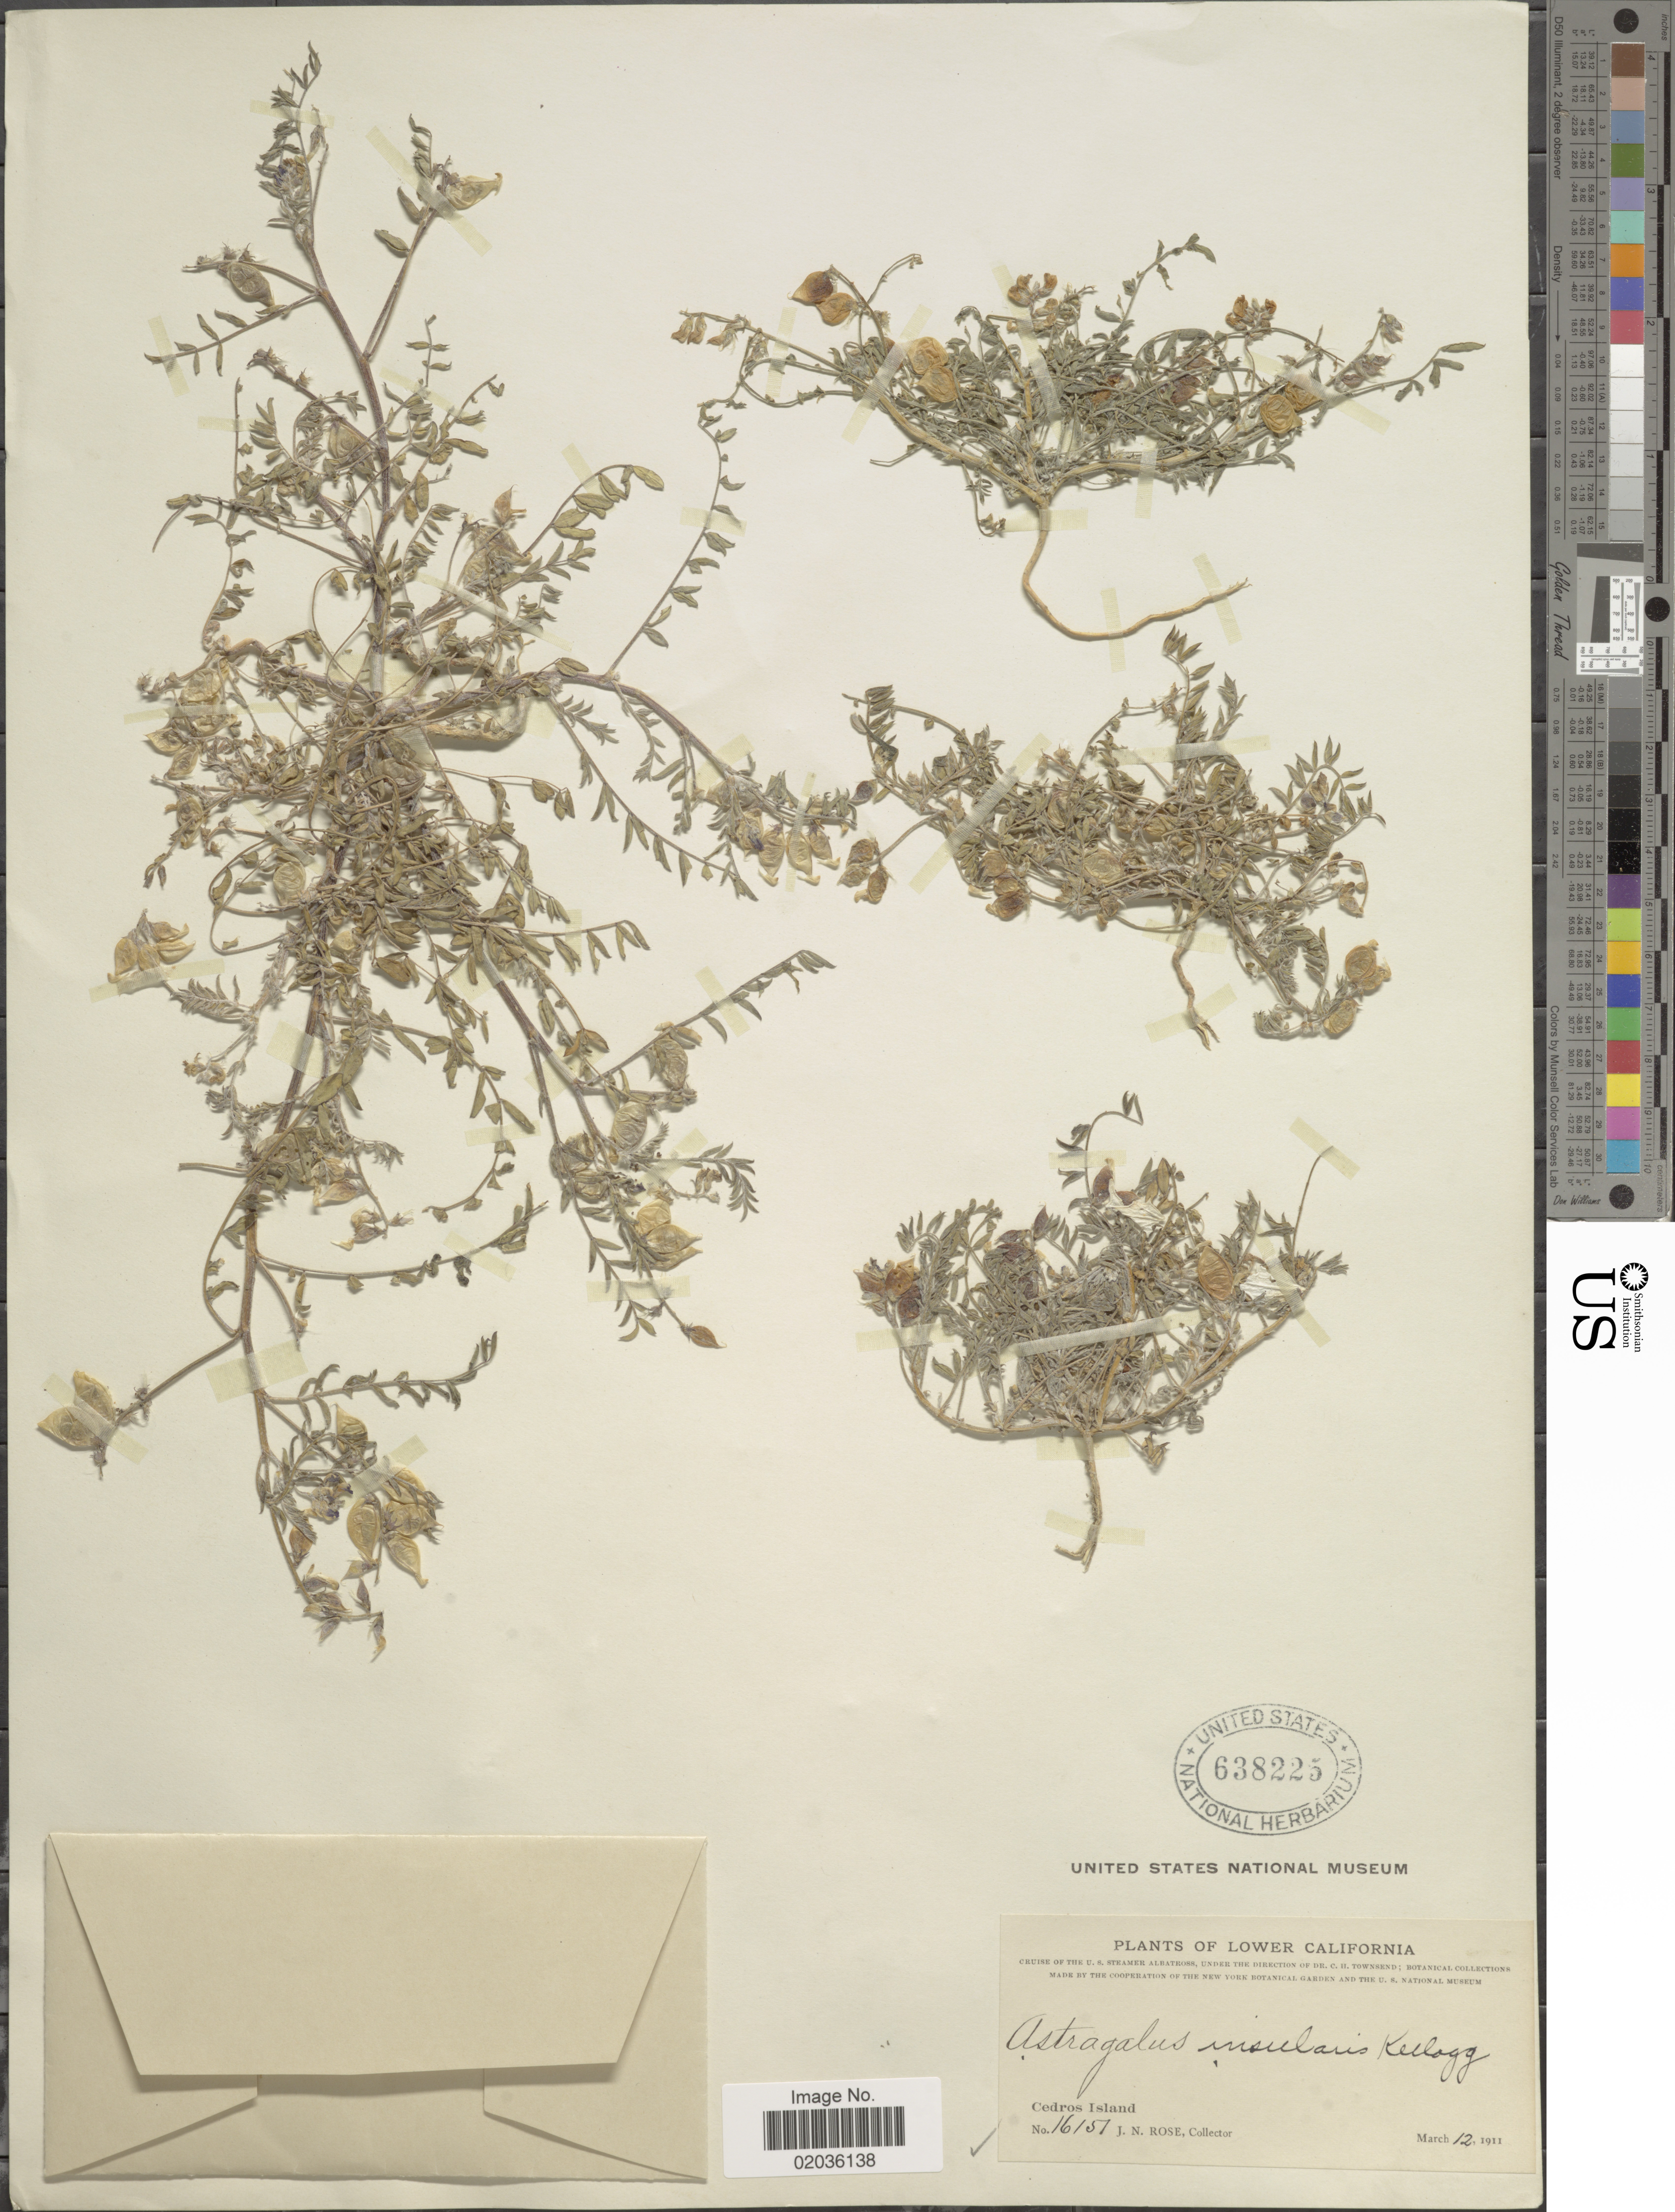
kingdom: Plantae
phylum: Tracheophyta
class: Magnoliopsida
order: Fabales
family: Fabaceae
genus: Astragalus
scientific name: Astragalus insularis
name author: Kellogg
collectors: J. N. Rose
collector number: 16151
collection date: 1911-03-12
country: Mexico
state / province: Baja California Norte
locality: Lower California, Cedros Island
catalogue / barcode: US 638225